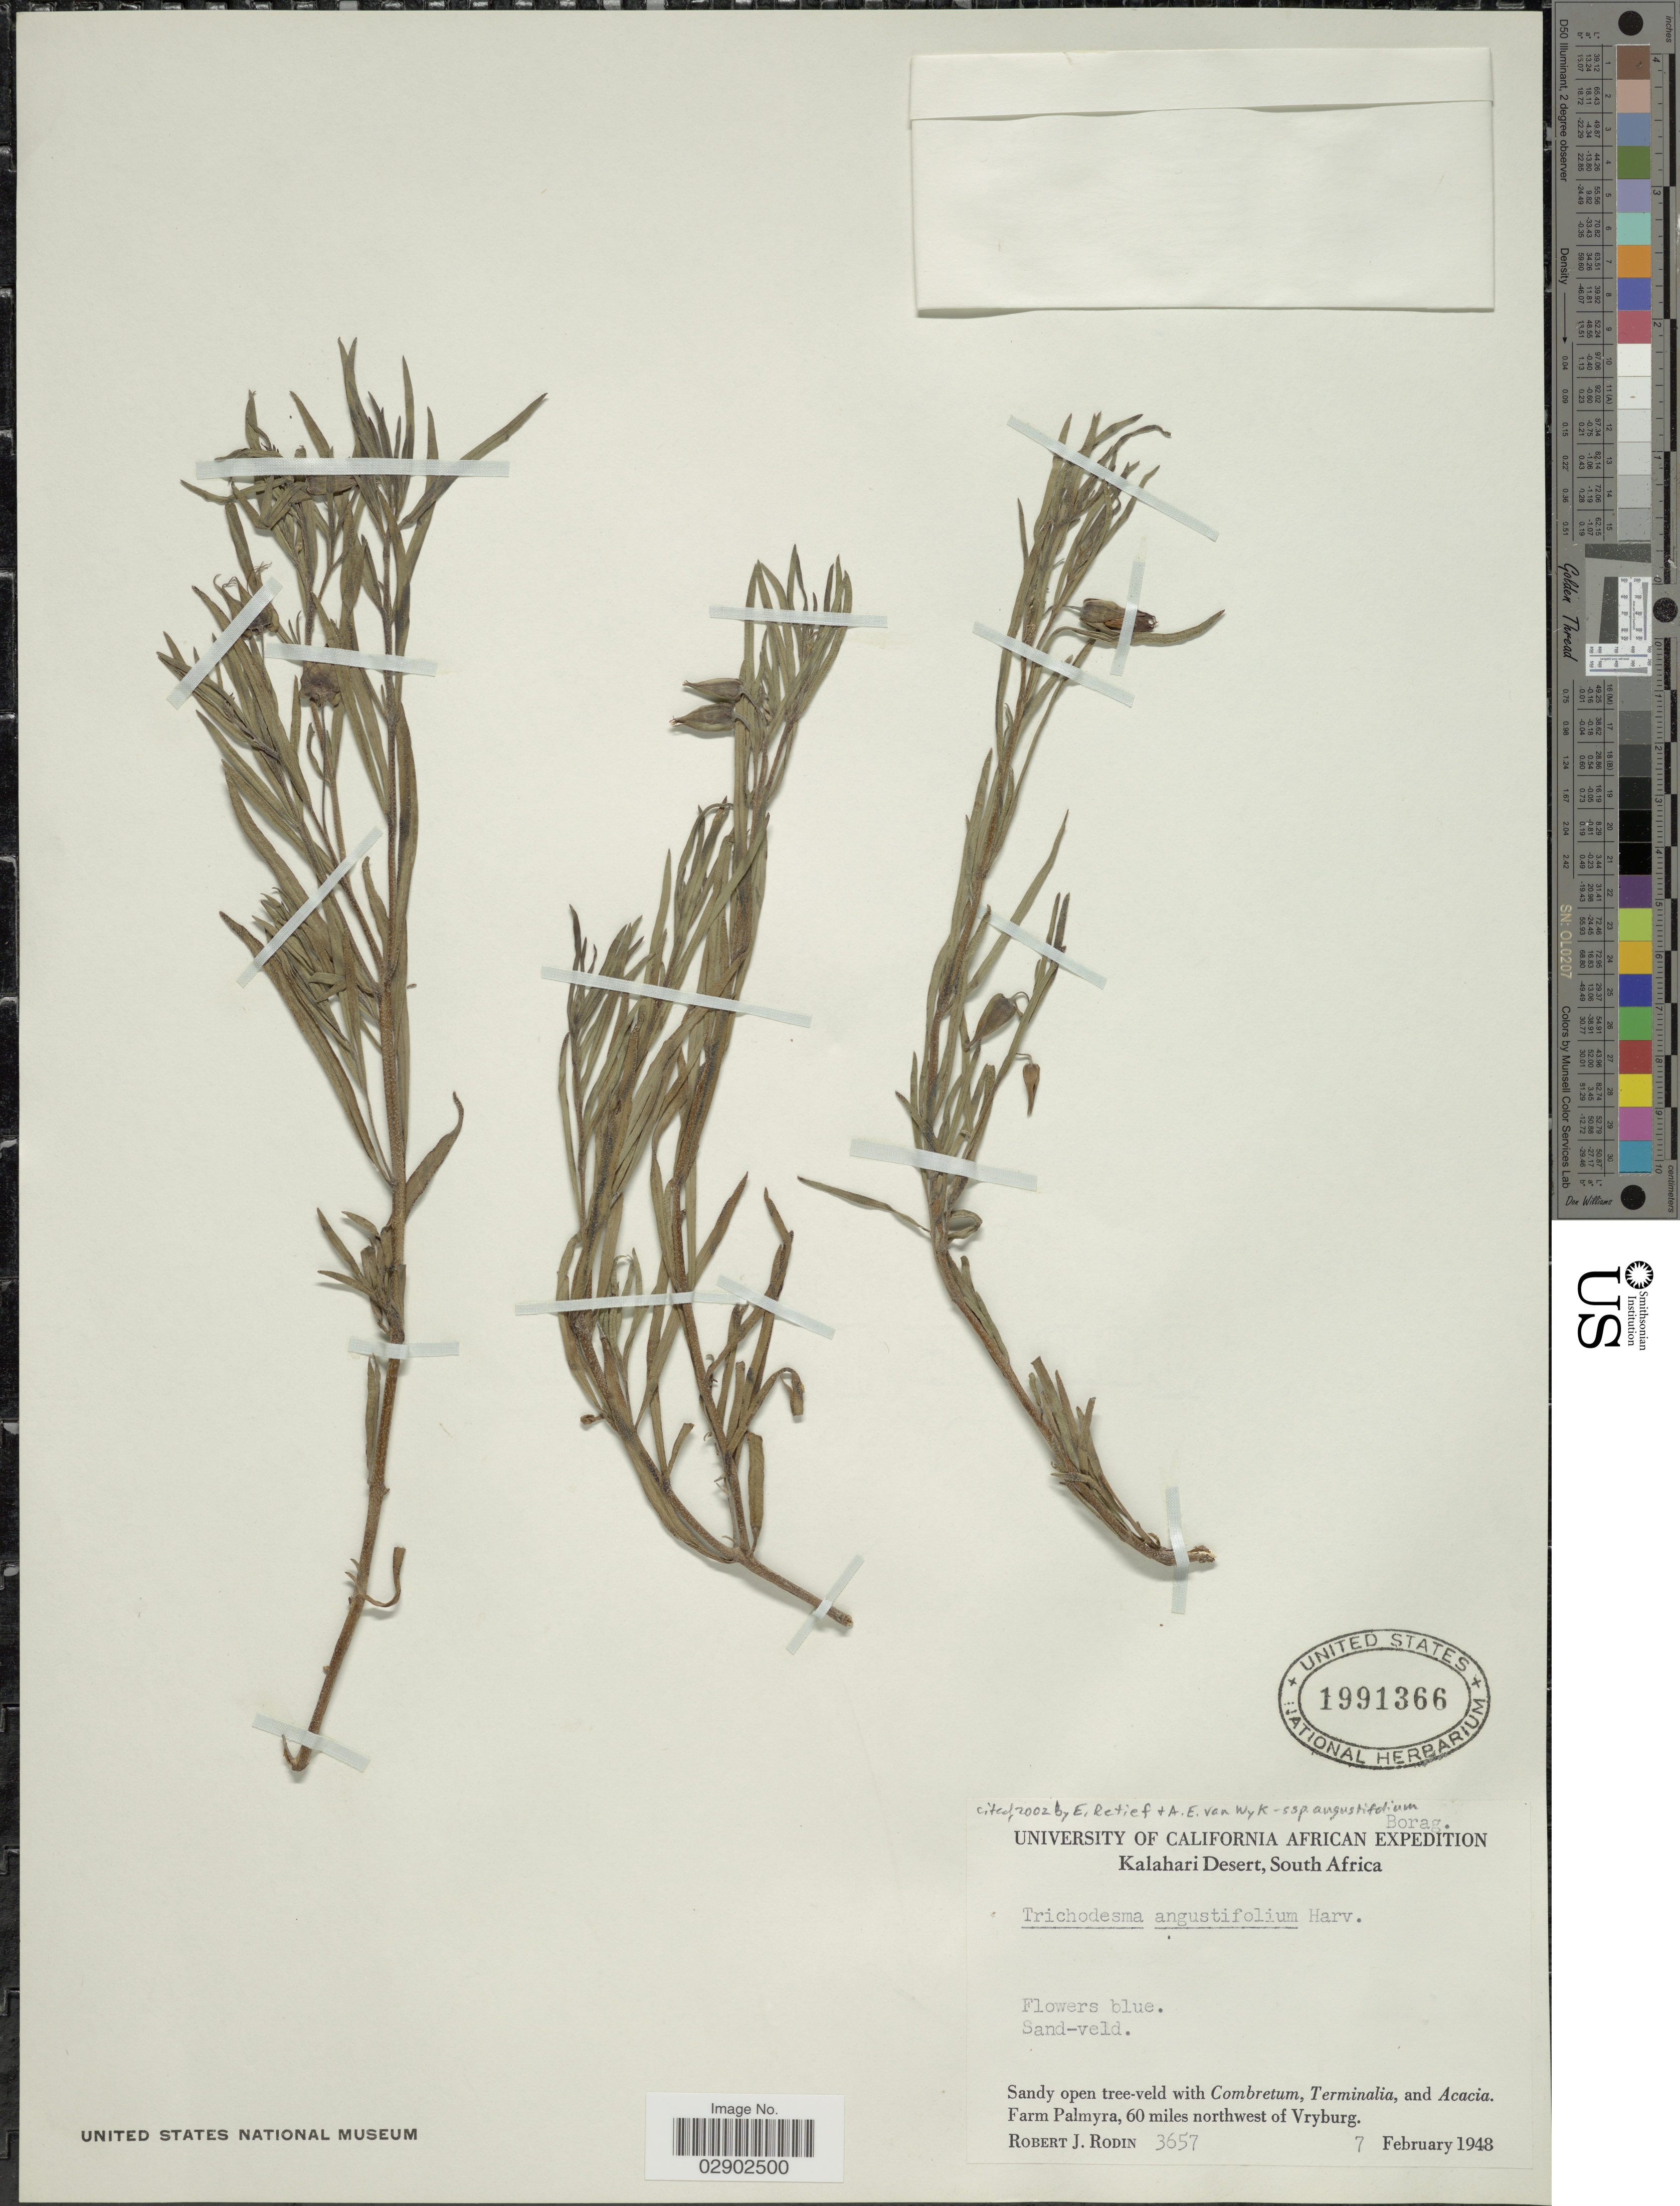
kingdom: Plantae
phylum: Tracheophyta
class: Magnoliopsida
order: Boraginales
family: Boraginaceae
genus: Trichodesma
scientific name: Trichodesma angustifolium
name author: Harv.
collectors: R. J. Rodin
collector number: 3657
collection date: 1948-02-07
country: South Africa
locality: Kalahari Desert. Farm Palmyra, 60 miles northwest of Vryburg.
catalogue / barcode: US 1991366